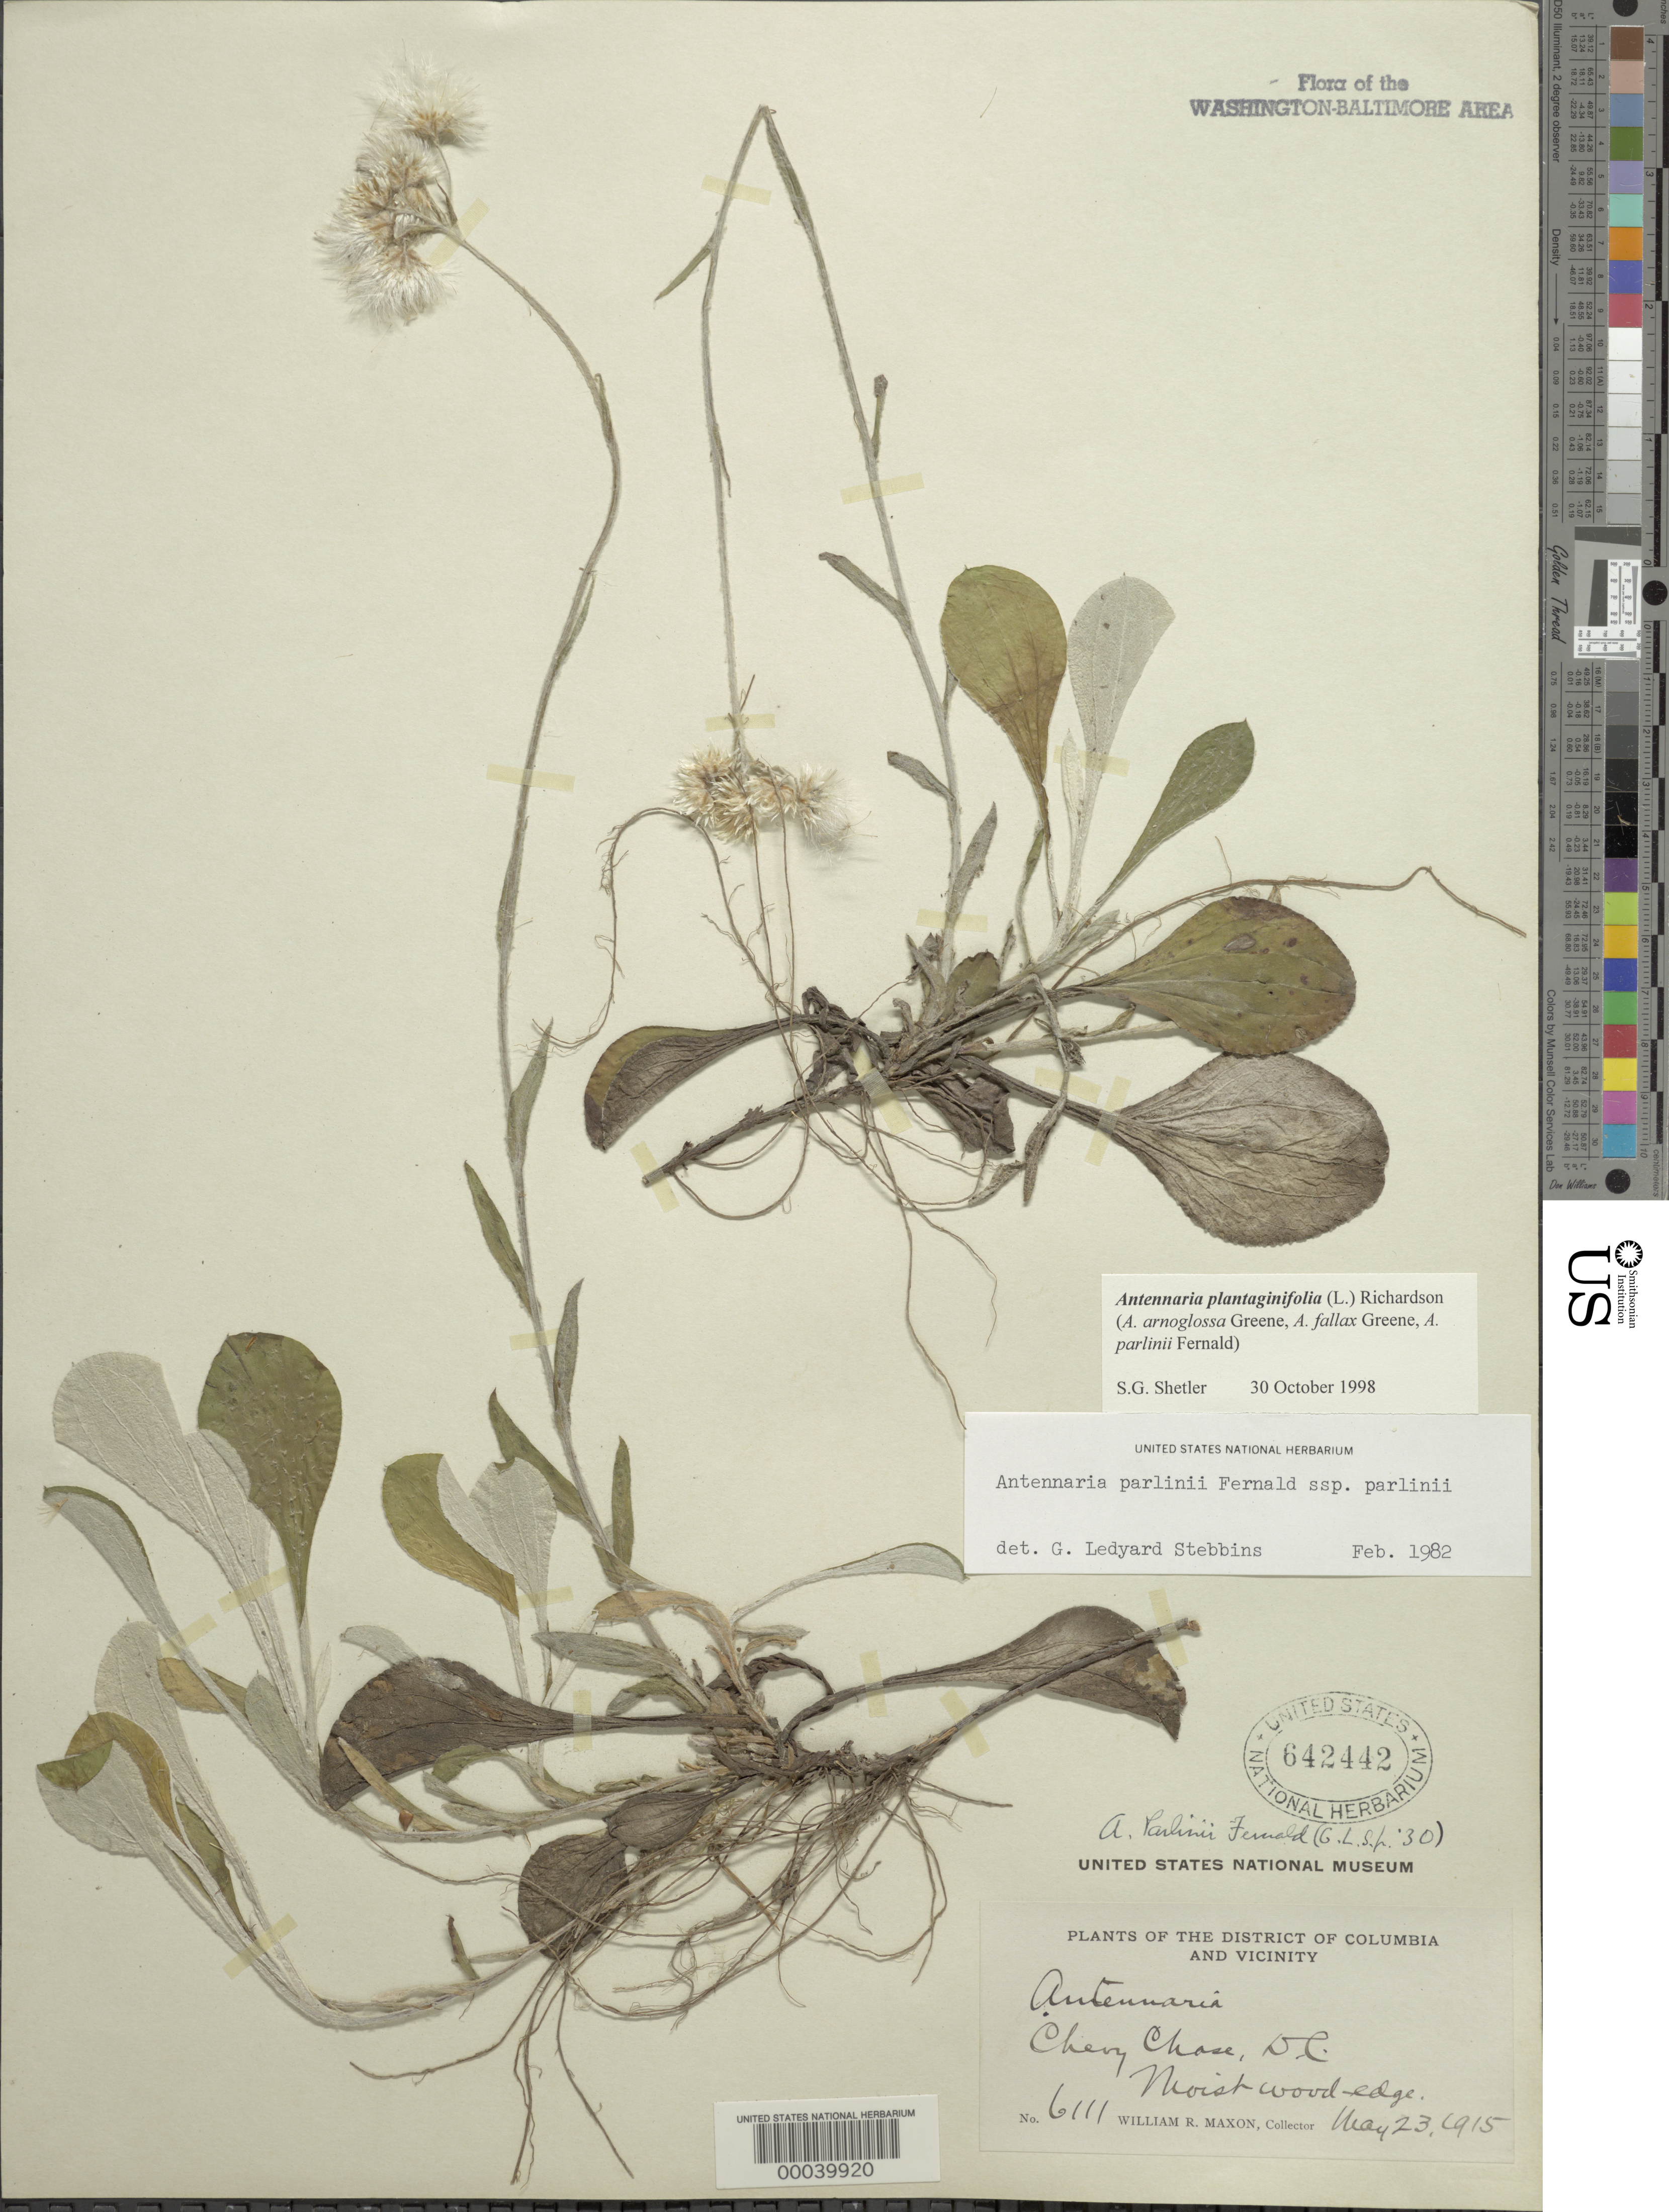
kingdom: Plantae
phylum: Tracheophyta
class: Magnoliopsida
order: Asterales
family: Asteraceae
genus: Antennaria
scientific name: Antennaria plantaginifolia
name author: (L.) Richardson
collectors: W. R. Maxon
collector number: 6111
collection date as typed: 23 May 1915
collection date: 1915-05-23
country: United States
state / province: District of Columbia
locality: Chevy Chase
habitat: Moist wood edge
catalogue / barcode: US 642442